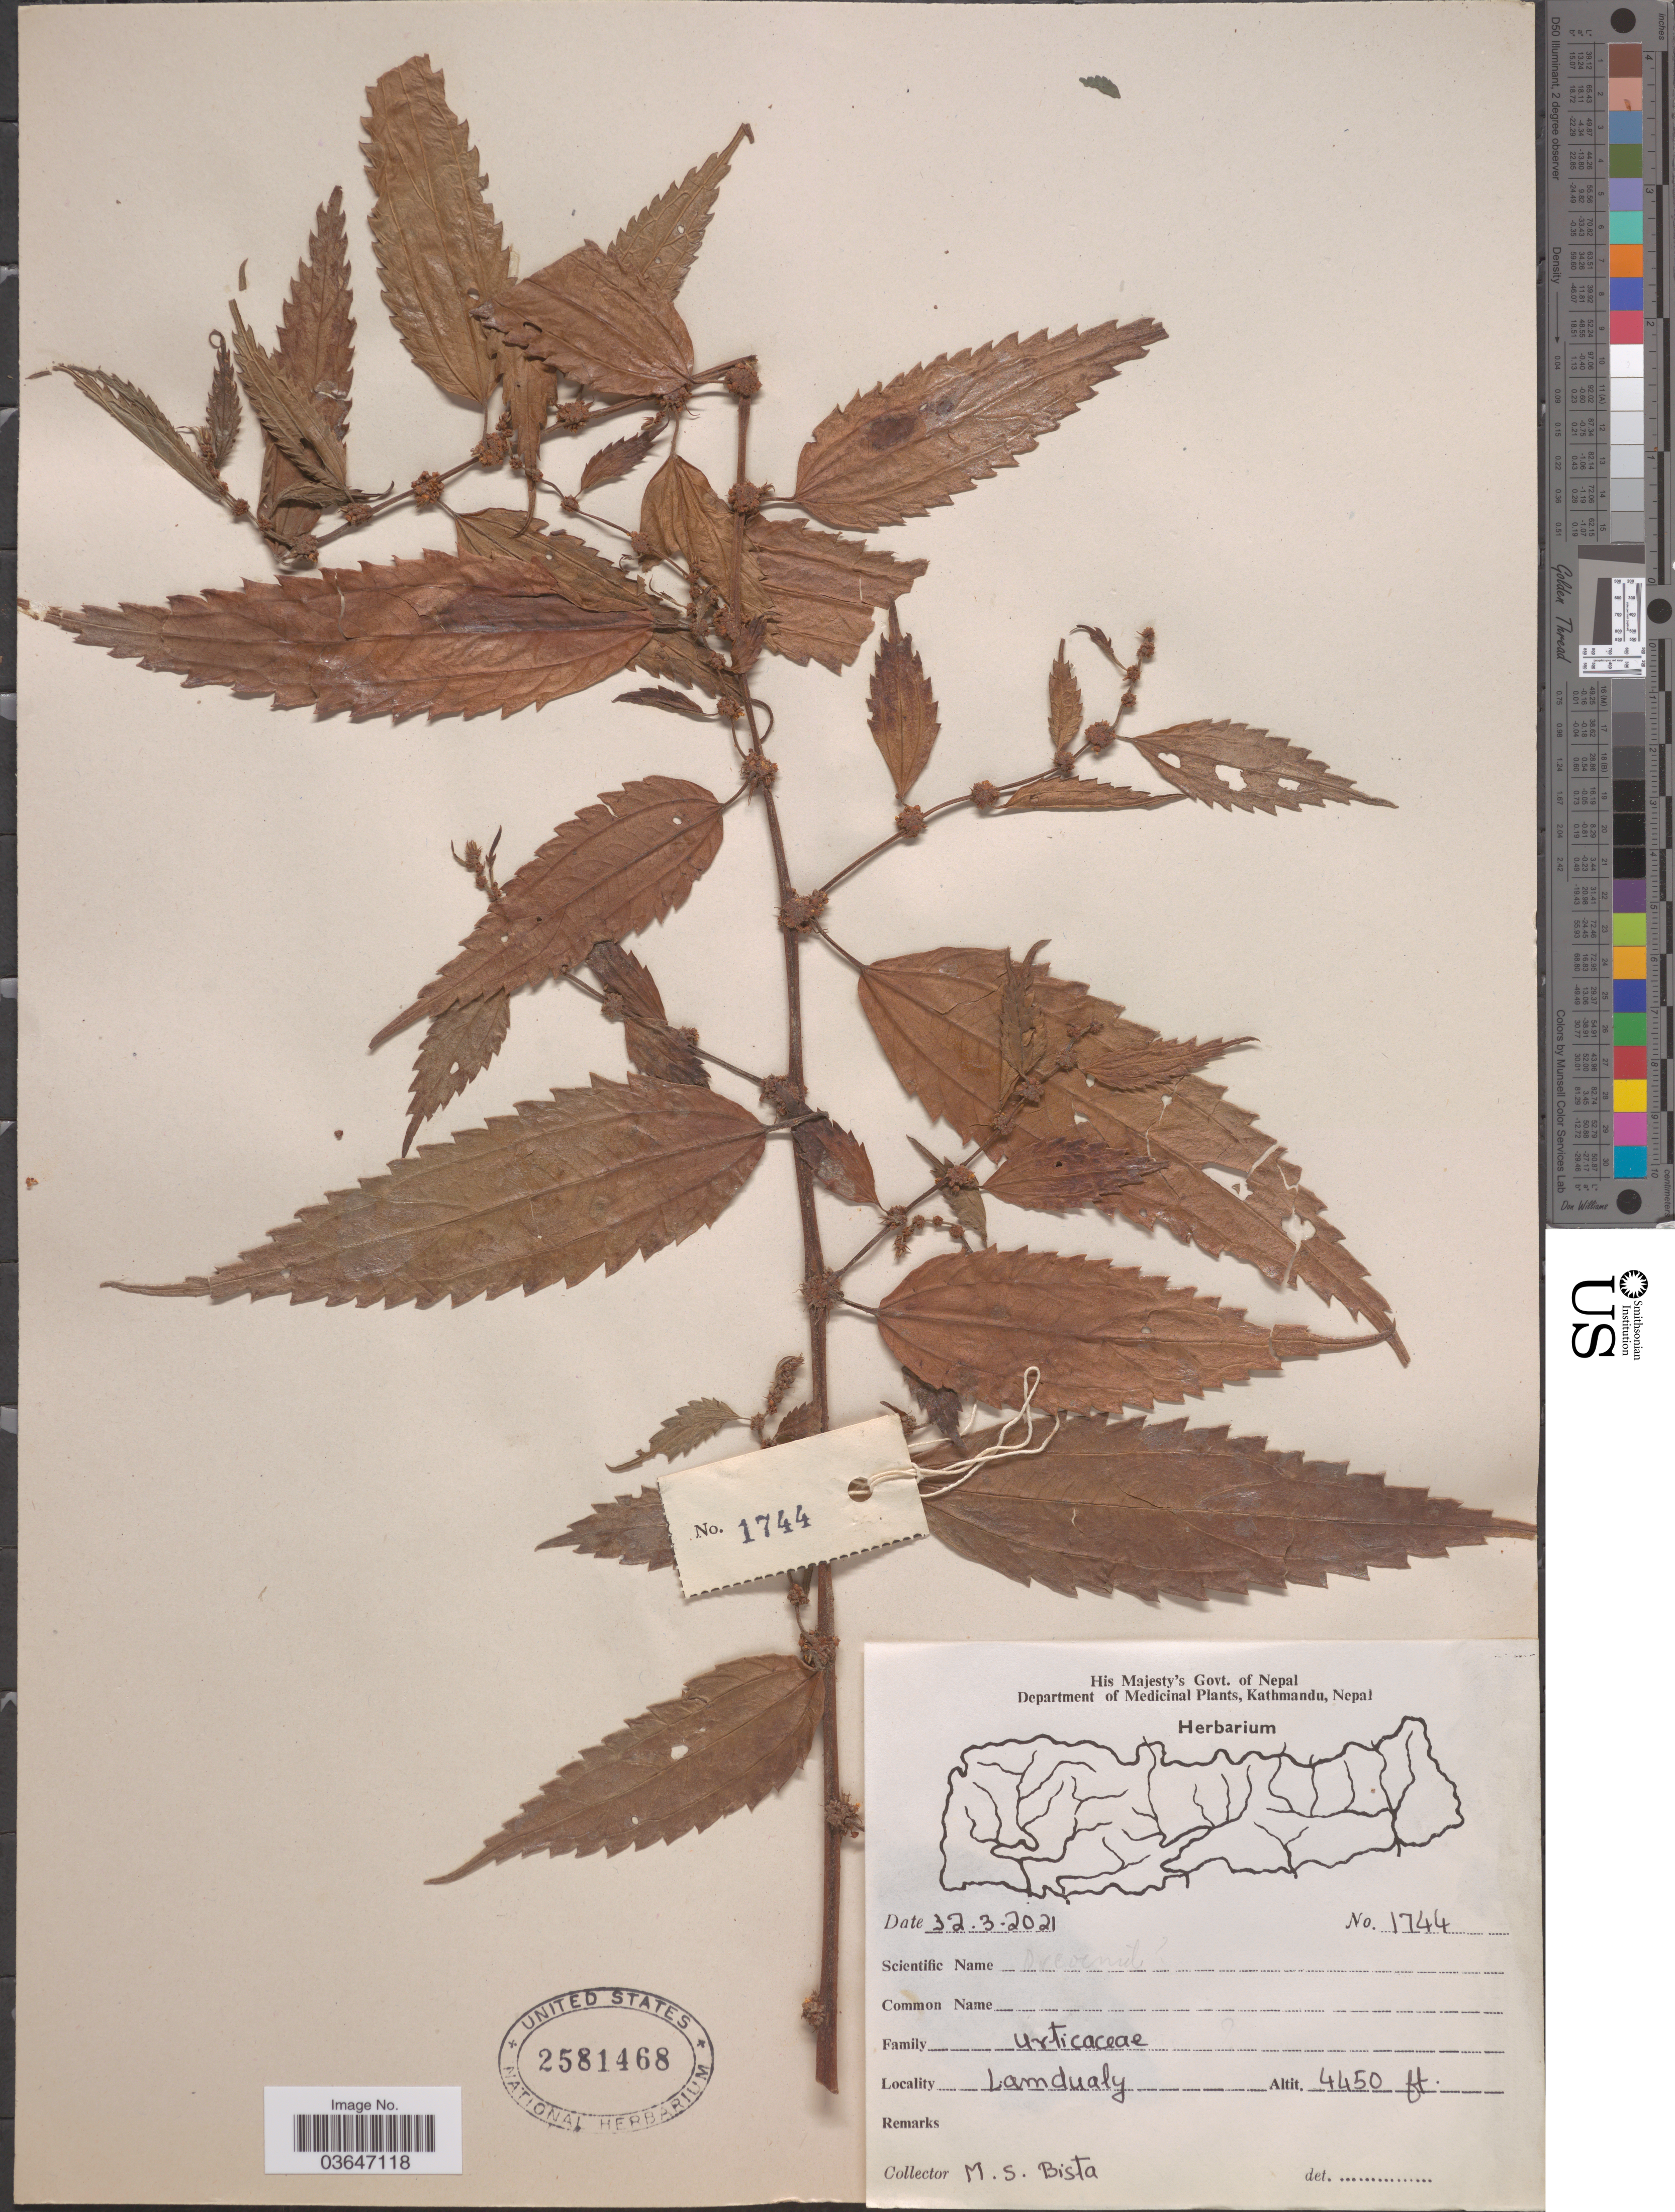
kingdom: Plantae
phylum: Tracheophyta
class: Magnoliopsida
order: Proteales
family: Proteaceae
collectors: M. Bista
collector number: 1744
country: Nepal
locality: Lamdualy.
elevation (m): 1356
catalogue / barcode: US 2581468